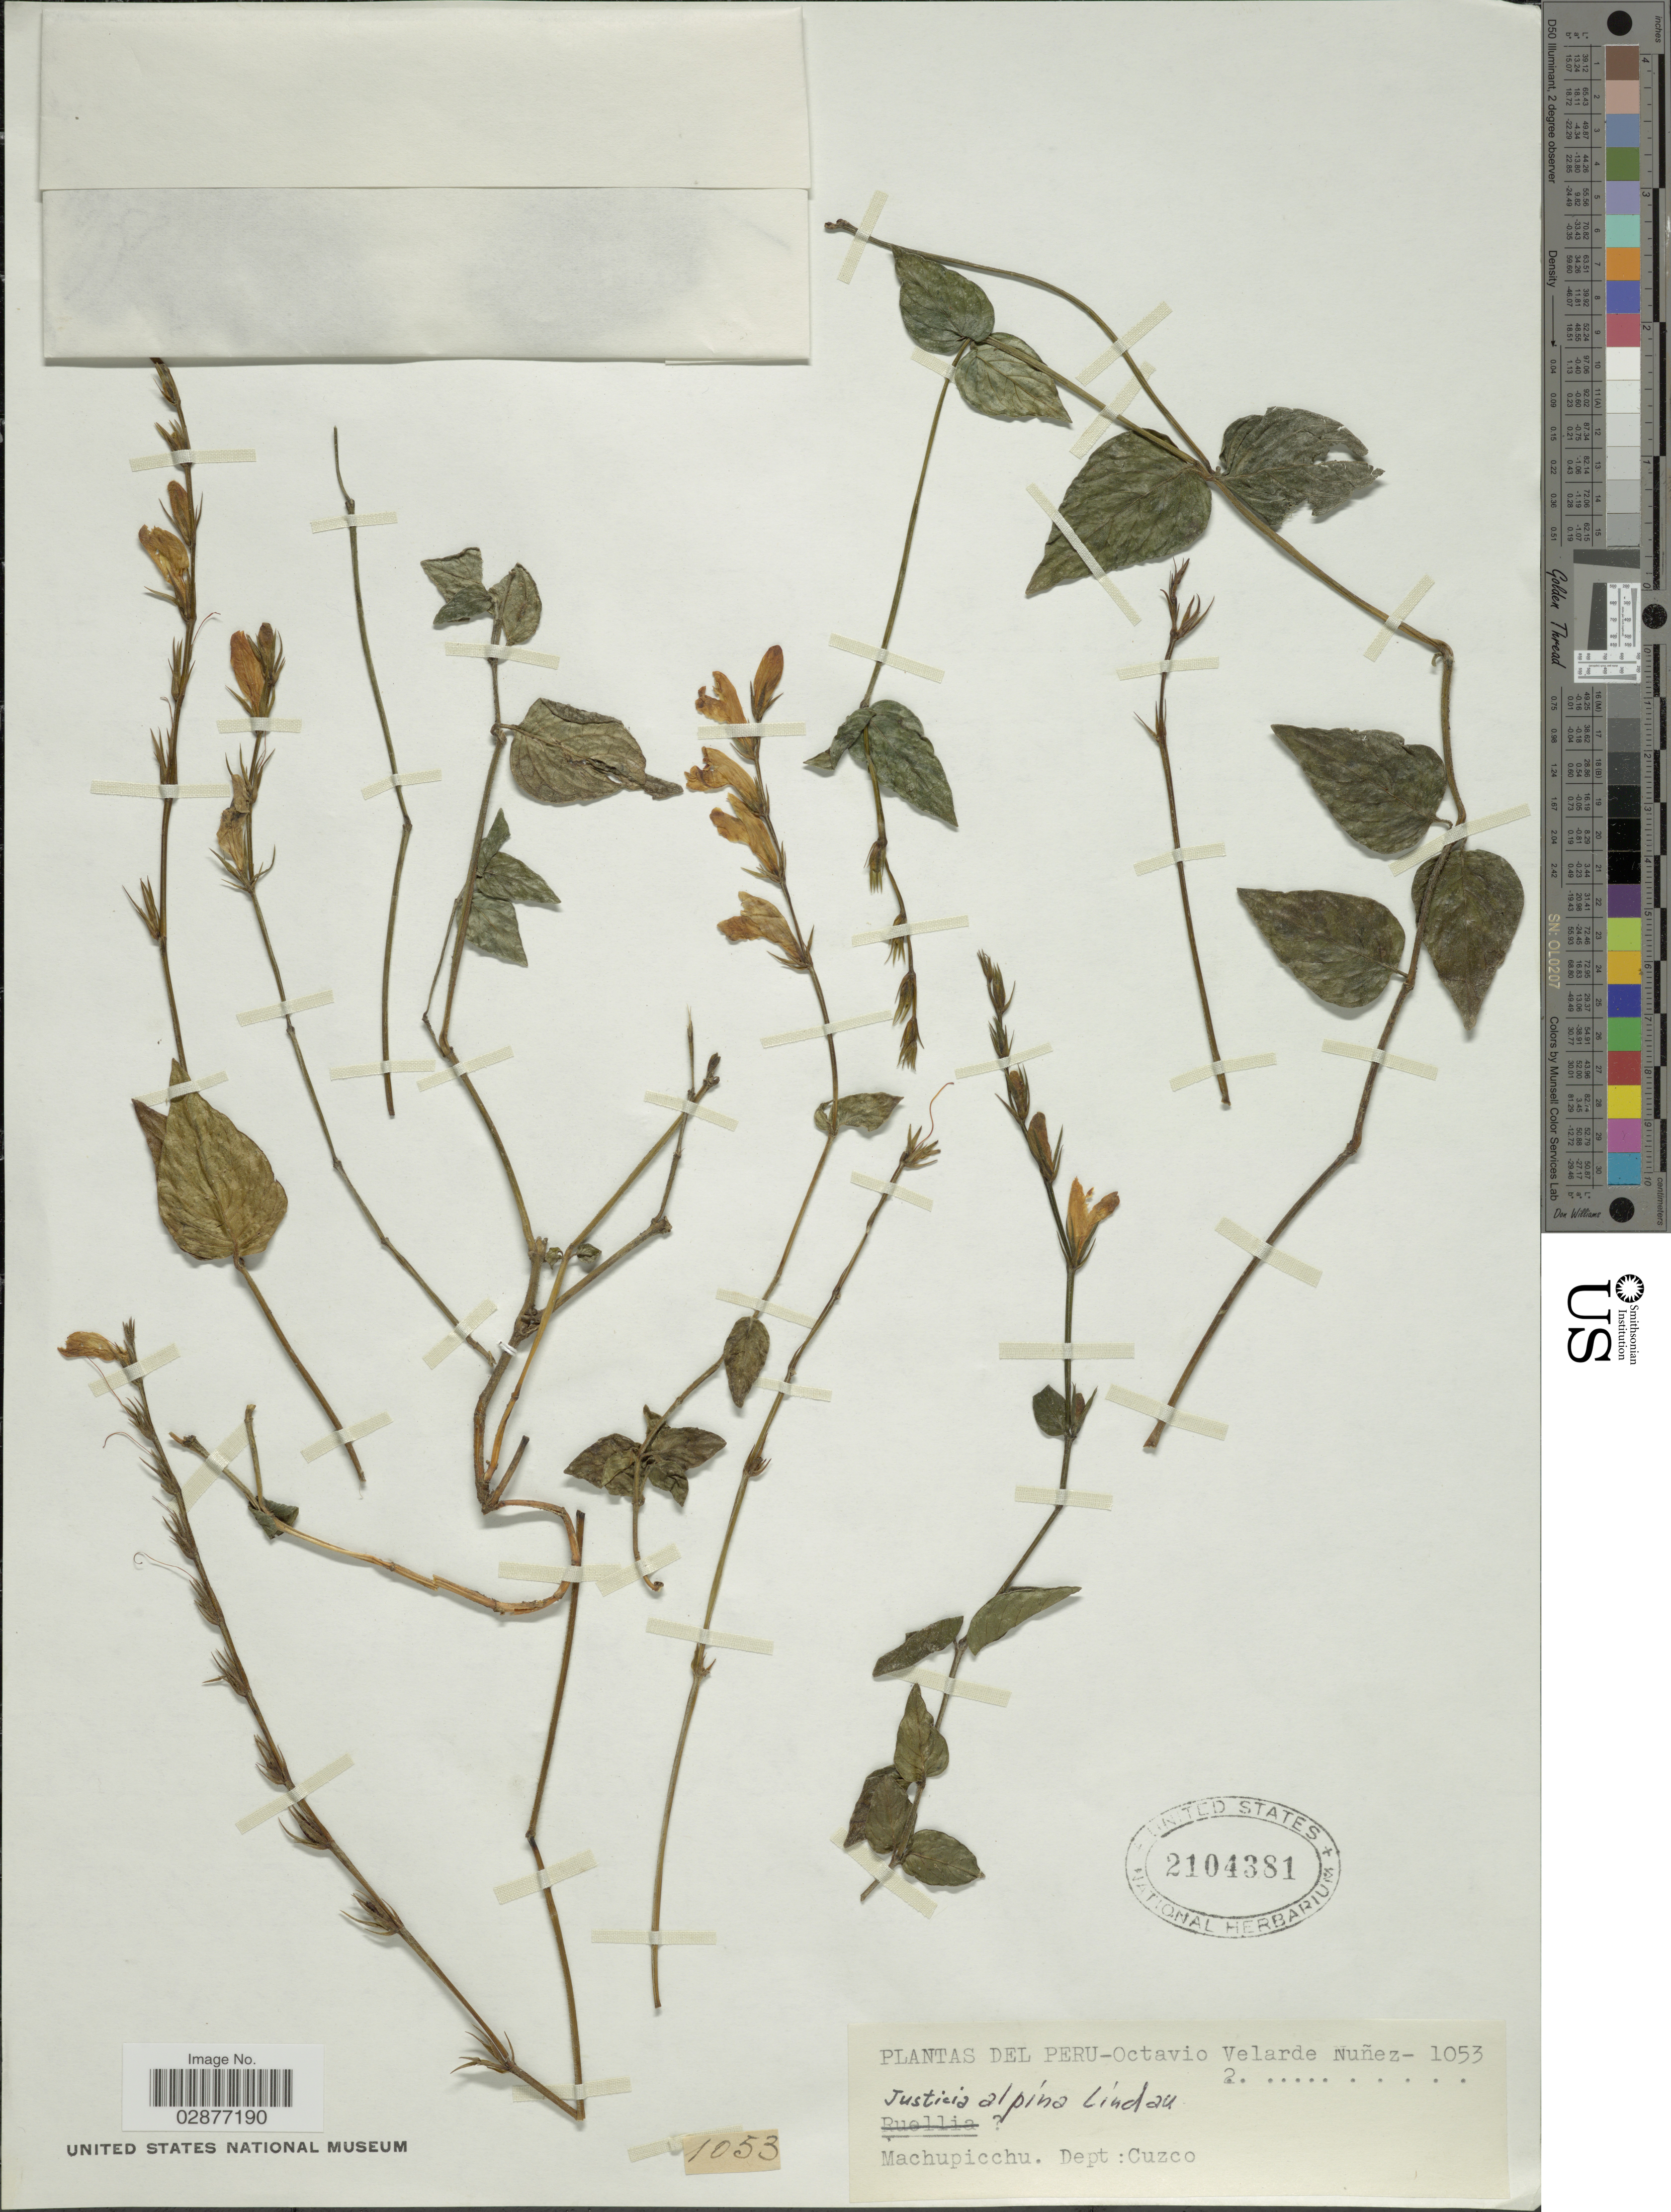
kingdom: Plantae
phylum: Tracheophyta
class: Magnoliopsida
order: Lamiales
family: Acanthaceae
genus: Justicia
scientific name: Justicia alpina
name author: Lindau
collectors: O. Nuñez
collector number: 1053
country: Peru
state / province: Cusco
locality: Machupicchu. Dept: Cuzco.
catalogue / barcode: US 2104381